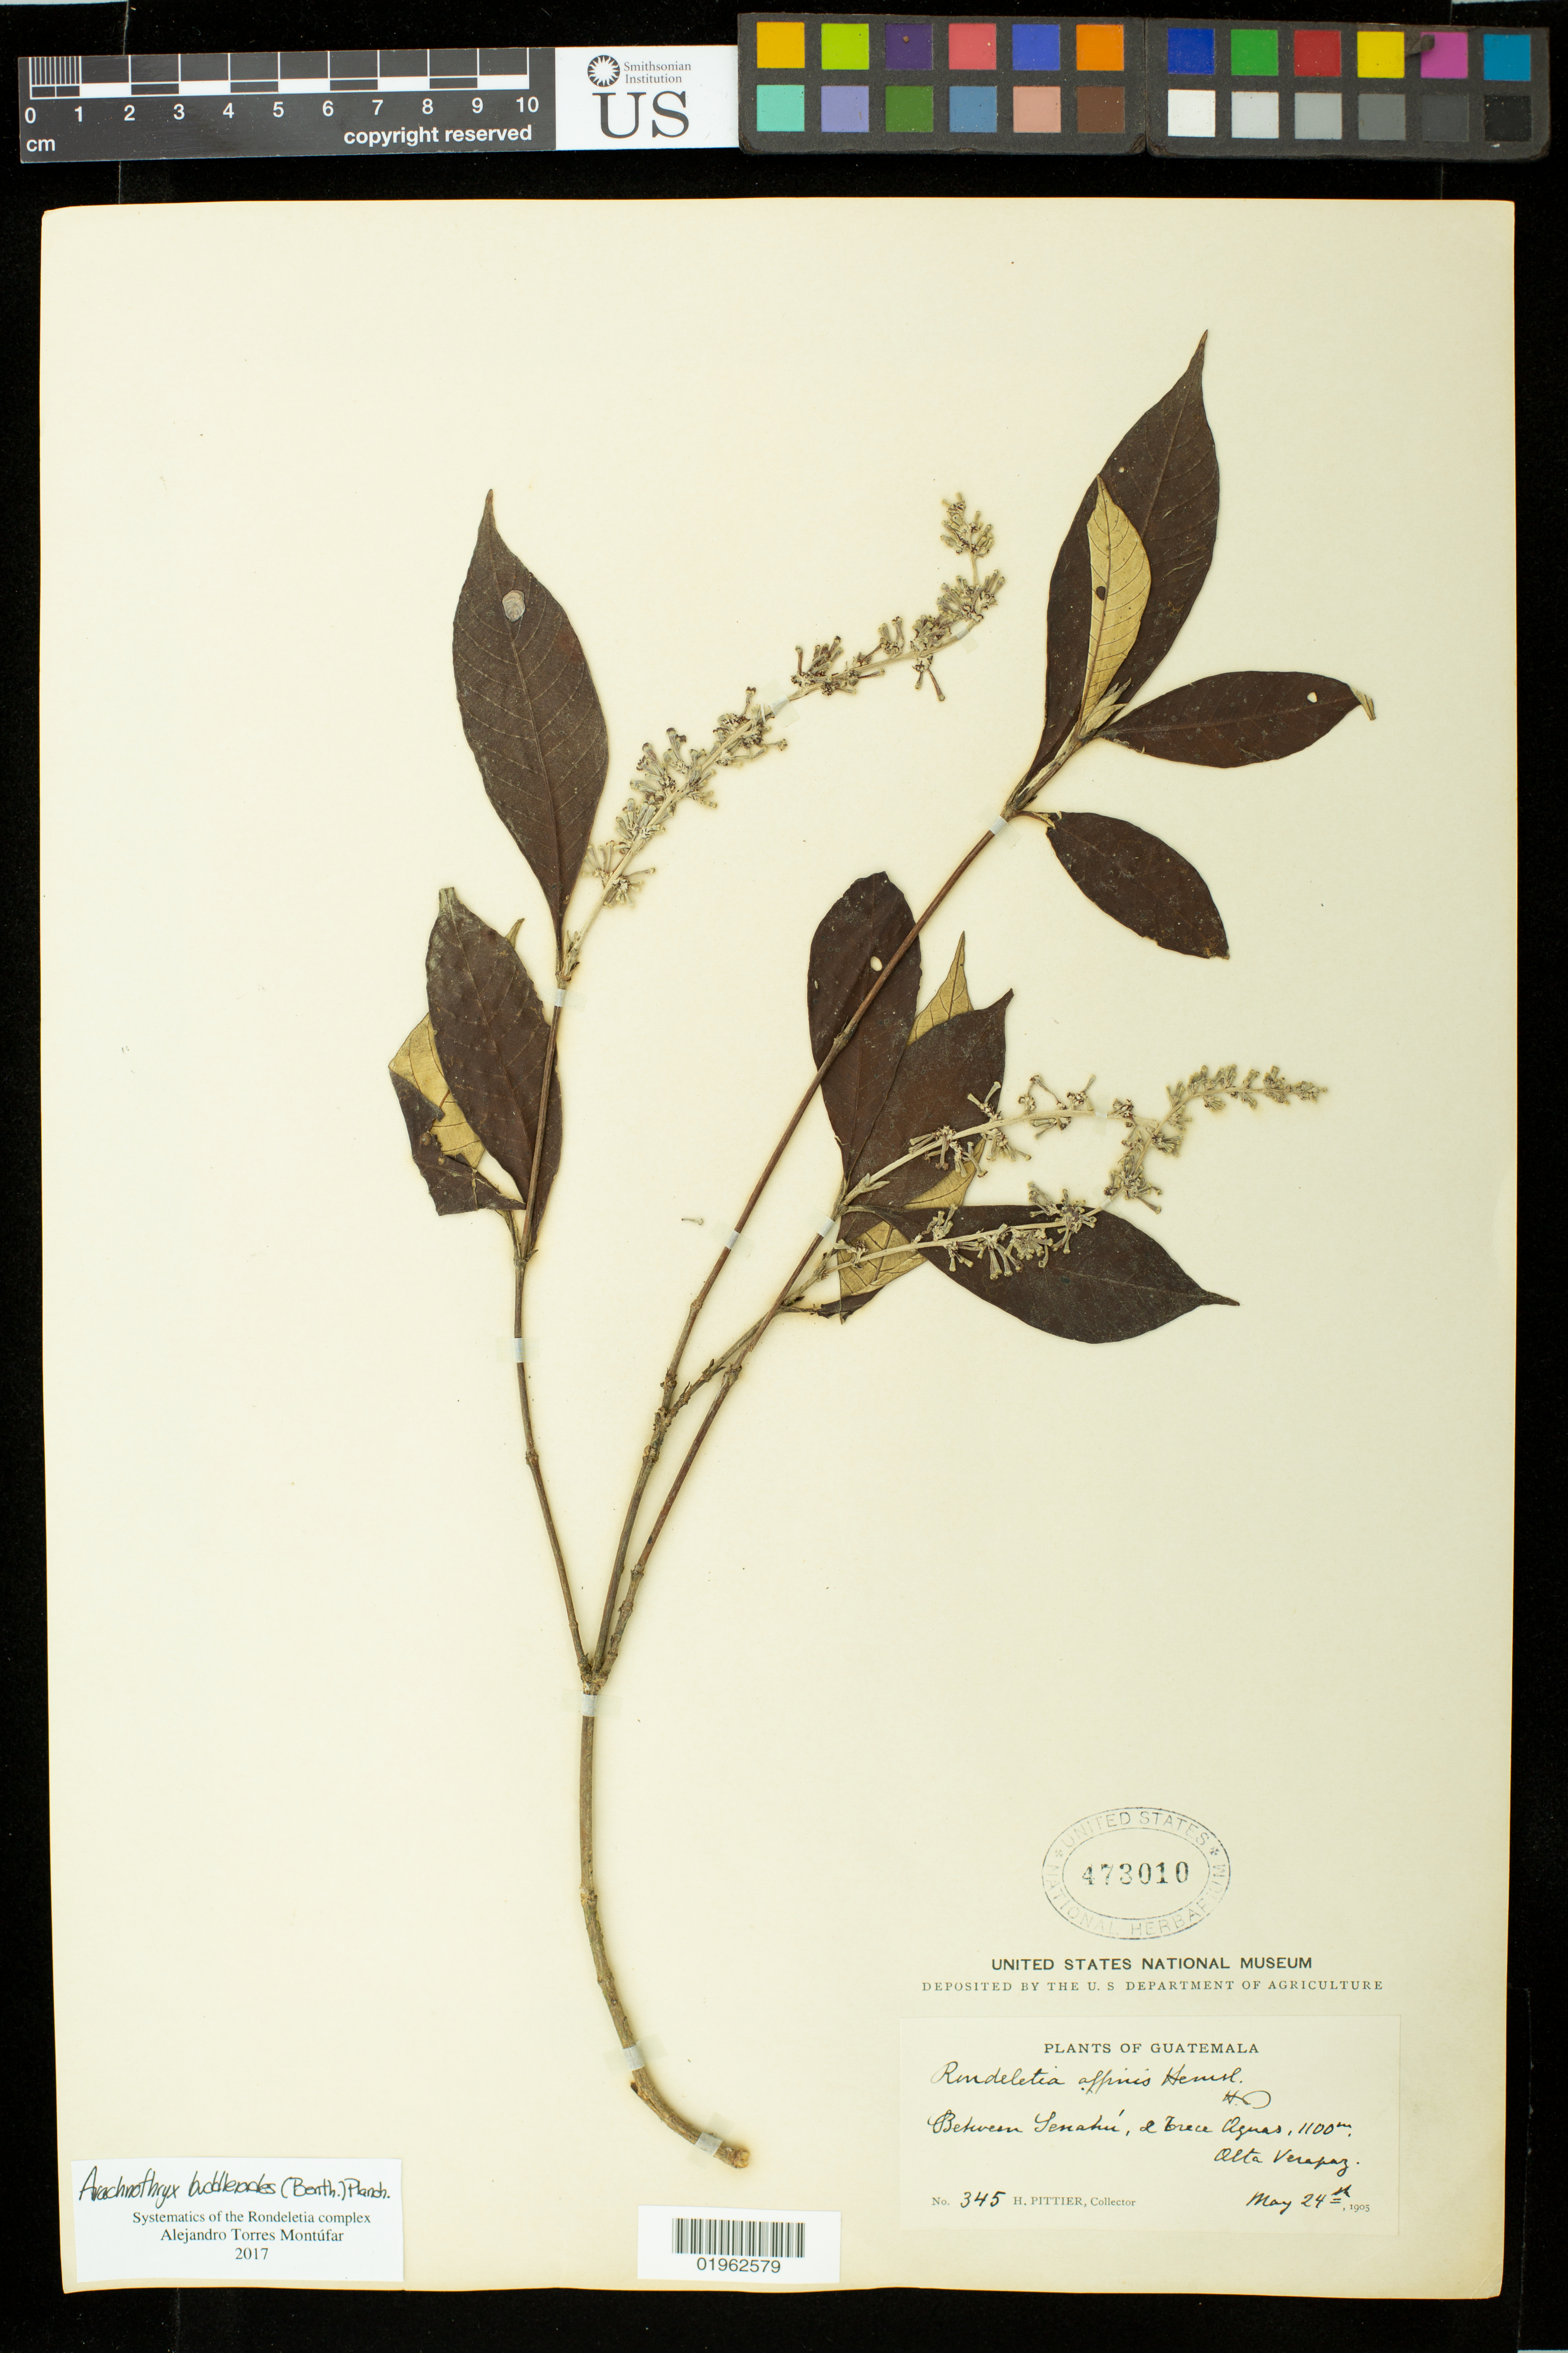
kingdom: Plantae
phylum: Tracheophyta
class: Magnoliopsida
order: Gentianales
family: Rubiaceae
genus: Arachnothryx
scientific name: Arachnothryx buddleioides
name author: (Benth.) Planch.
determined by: Torres Montufar, J. A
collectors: H. F. Pittier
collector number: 345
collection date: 1905-05-24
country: Guatemala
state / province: Alta Verapaz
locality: Between Senahu, & Trece Aguas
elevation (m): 1100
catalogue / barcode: US 473010